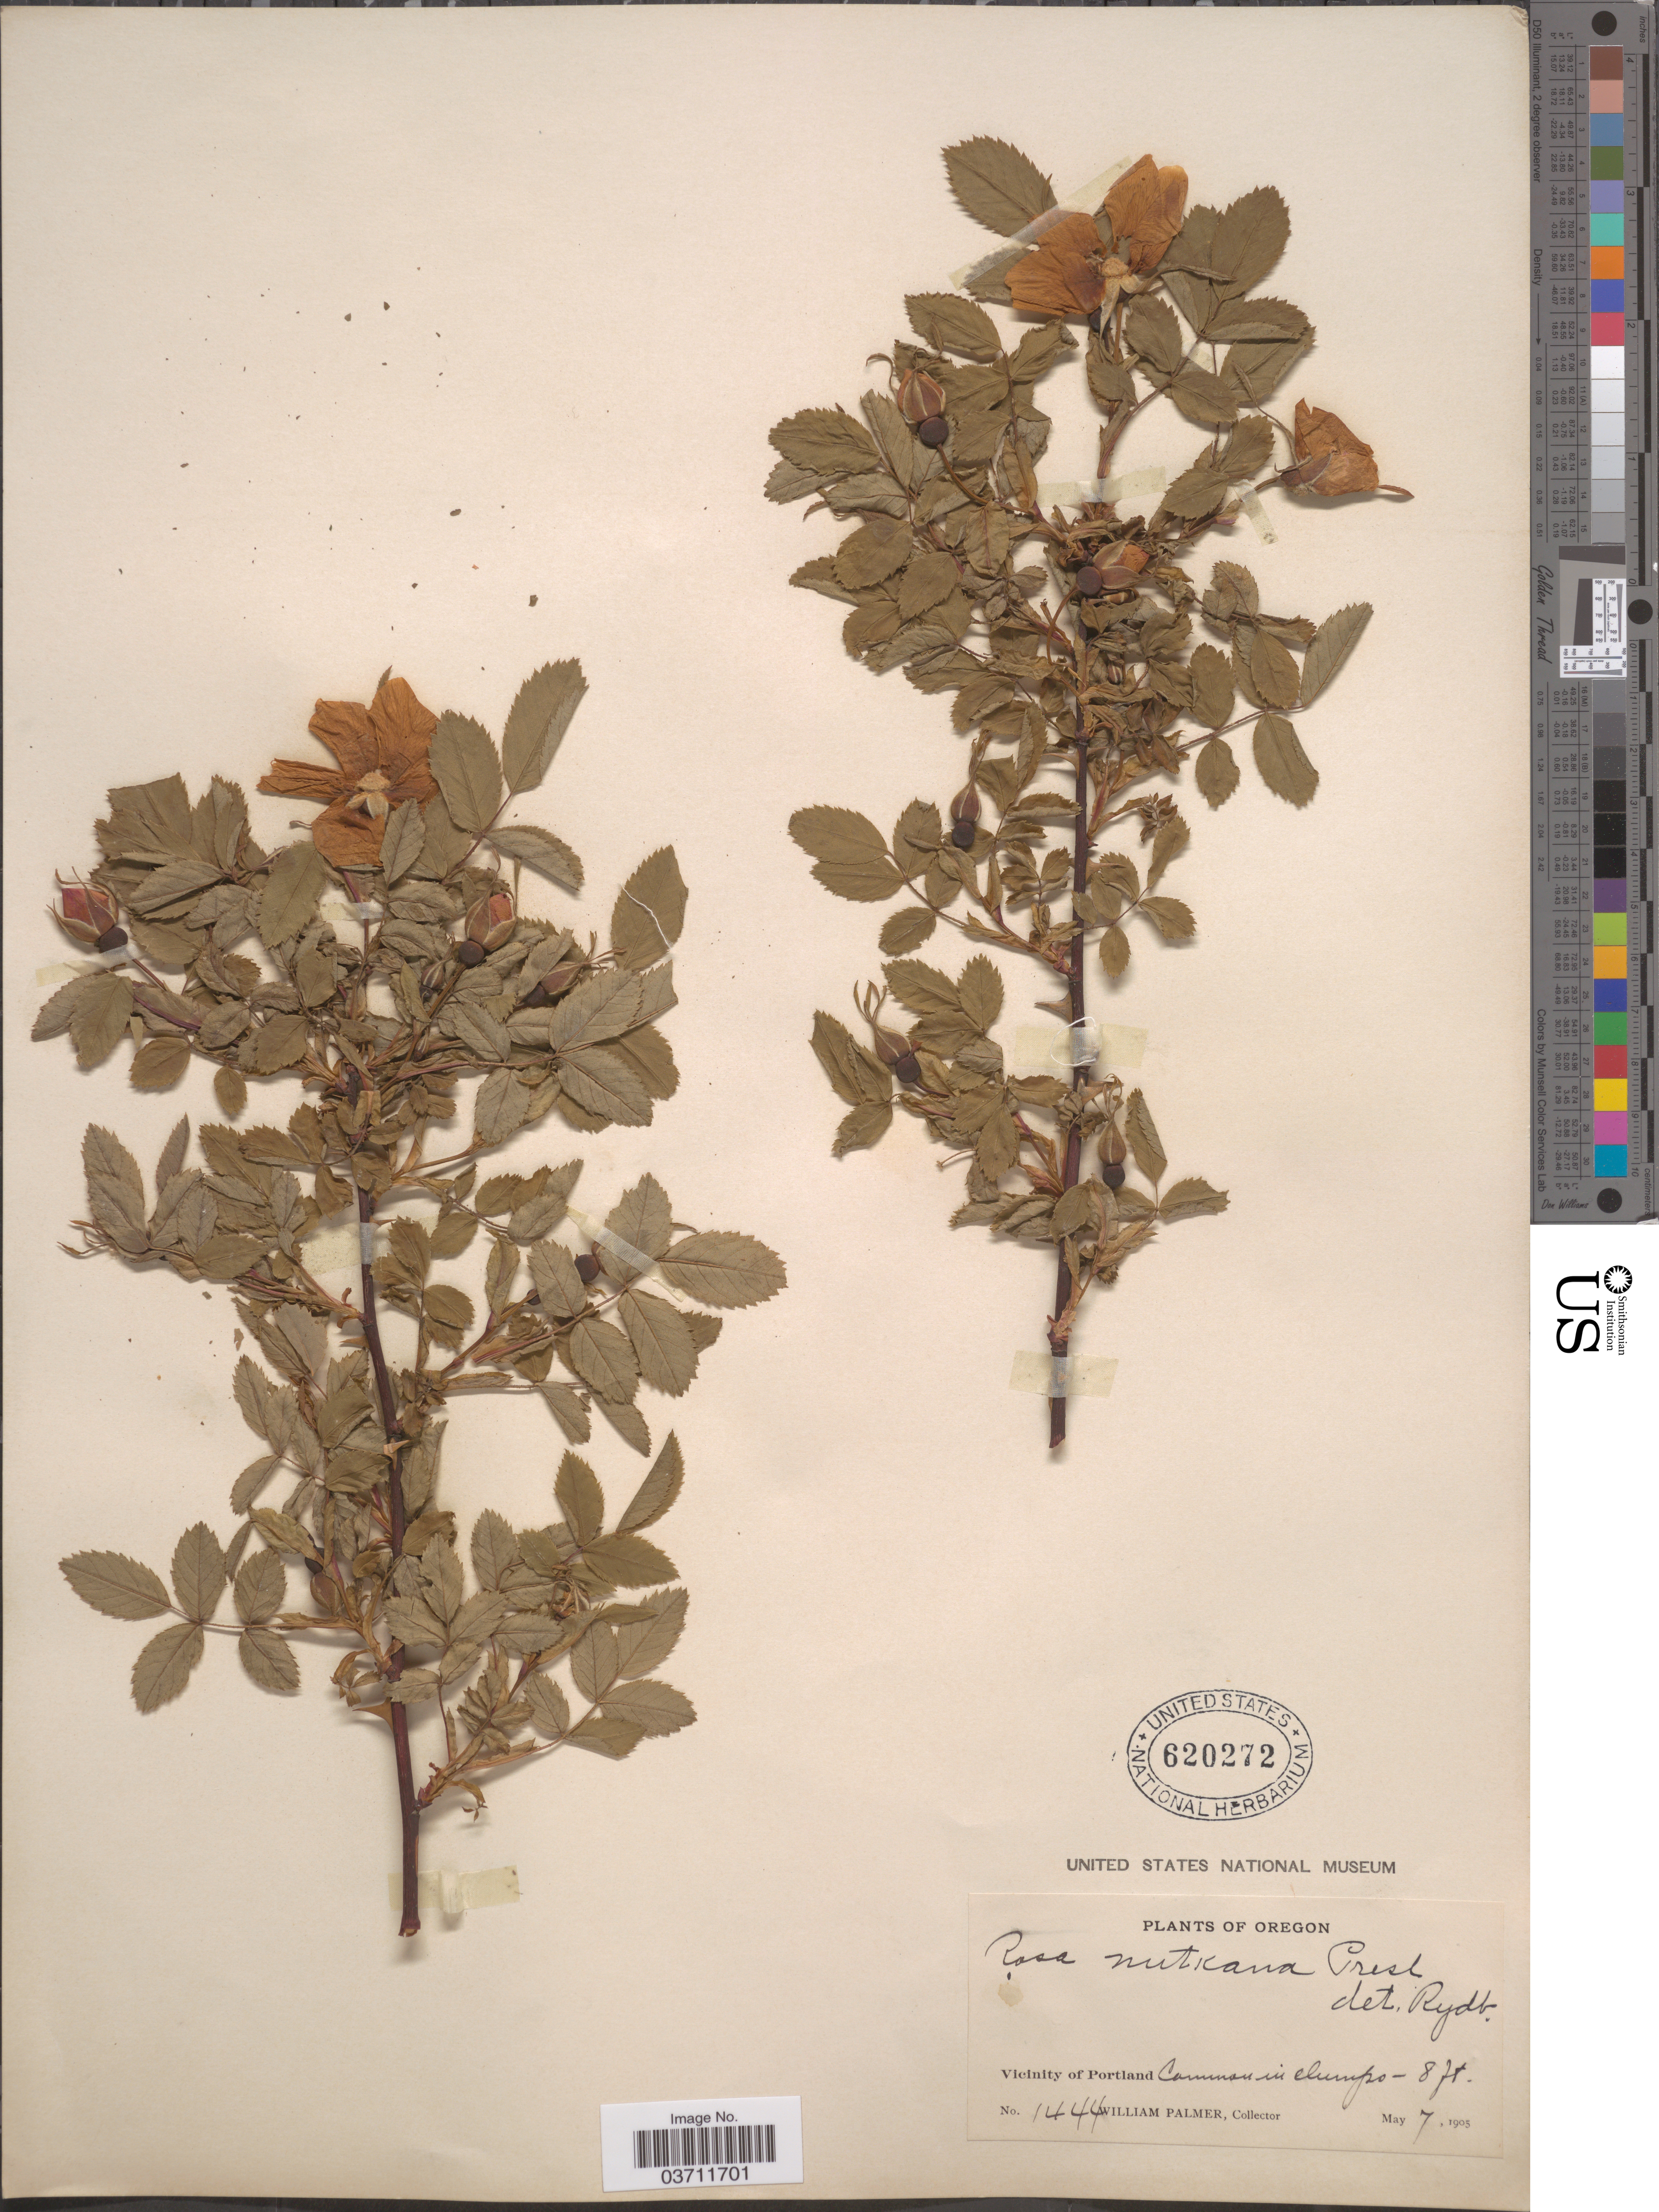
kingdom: Plantae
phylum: Tracheophyta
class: Magnoliopsida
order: Rosales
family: Rosaceae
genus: Rosa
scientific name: Rosa nutkana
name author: C. Presl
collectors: W. Palmer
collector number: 1444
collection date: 1905-05-07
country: United States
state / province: Oregon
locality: Vicinity of Portland.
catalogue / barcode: US 620272